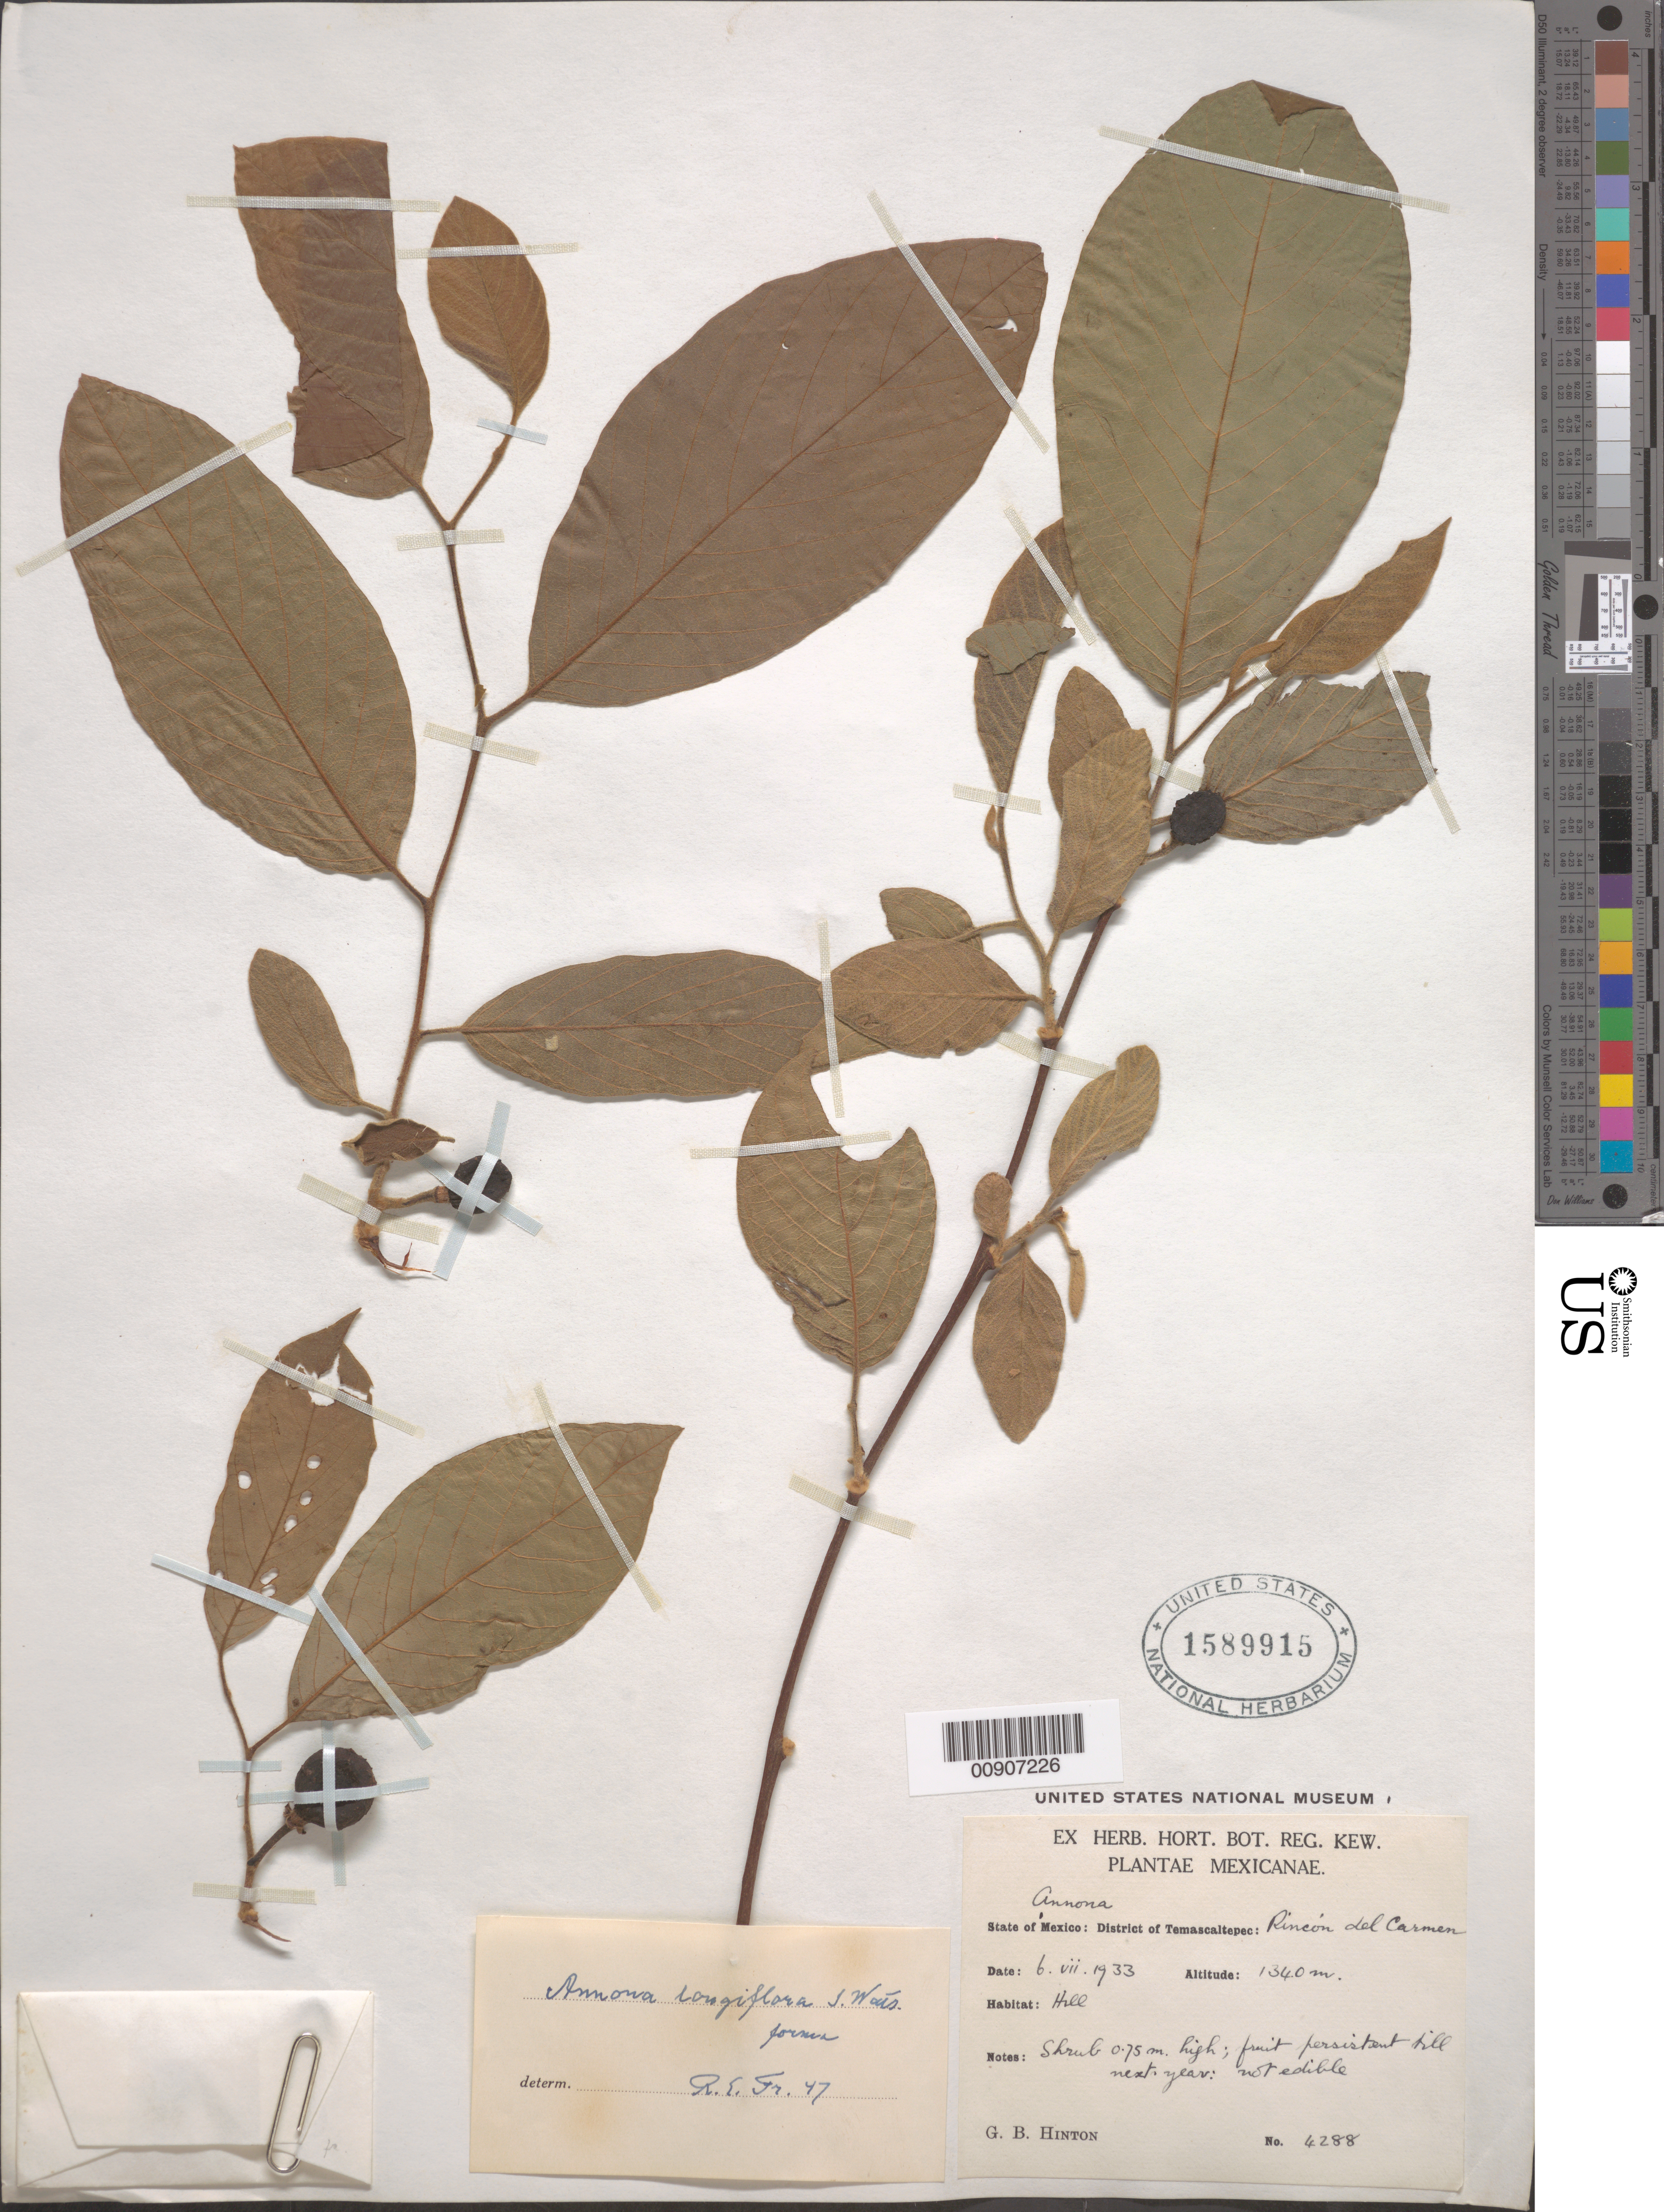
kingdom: Plantae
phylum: Tracheophyta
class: Magnoliopsida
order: Magnoliales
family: Annonaceae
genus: Annona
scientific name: Annona longiflora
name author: S. Watson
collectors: G. B. Hinton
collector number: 4288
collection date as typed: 06 Jul 1933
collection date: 1933-07-06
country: Mexico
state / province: México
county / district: Temascaltepec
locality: State of Mexico: District of Temascaltepec: Rincón del Carmen.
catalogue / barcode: US 1589915